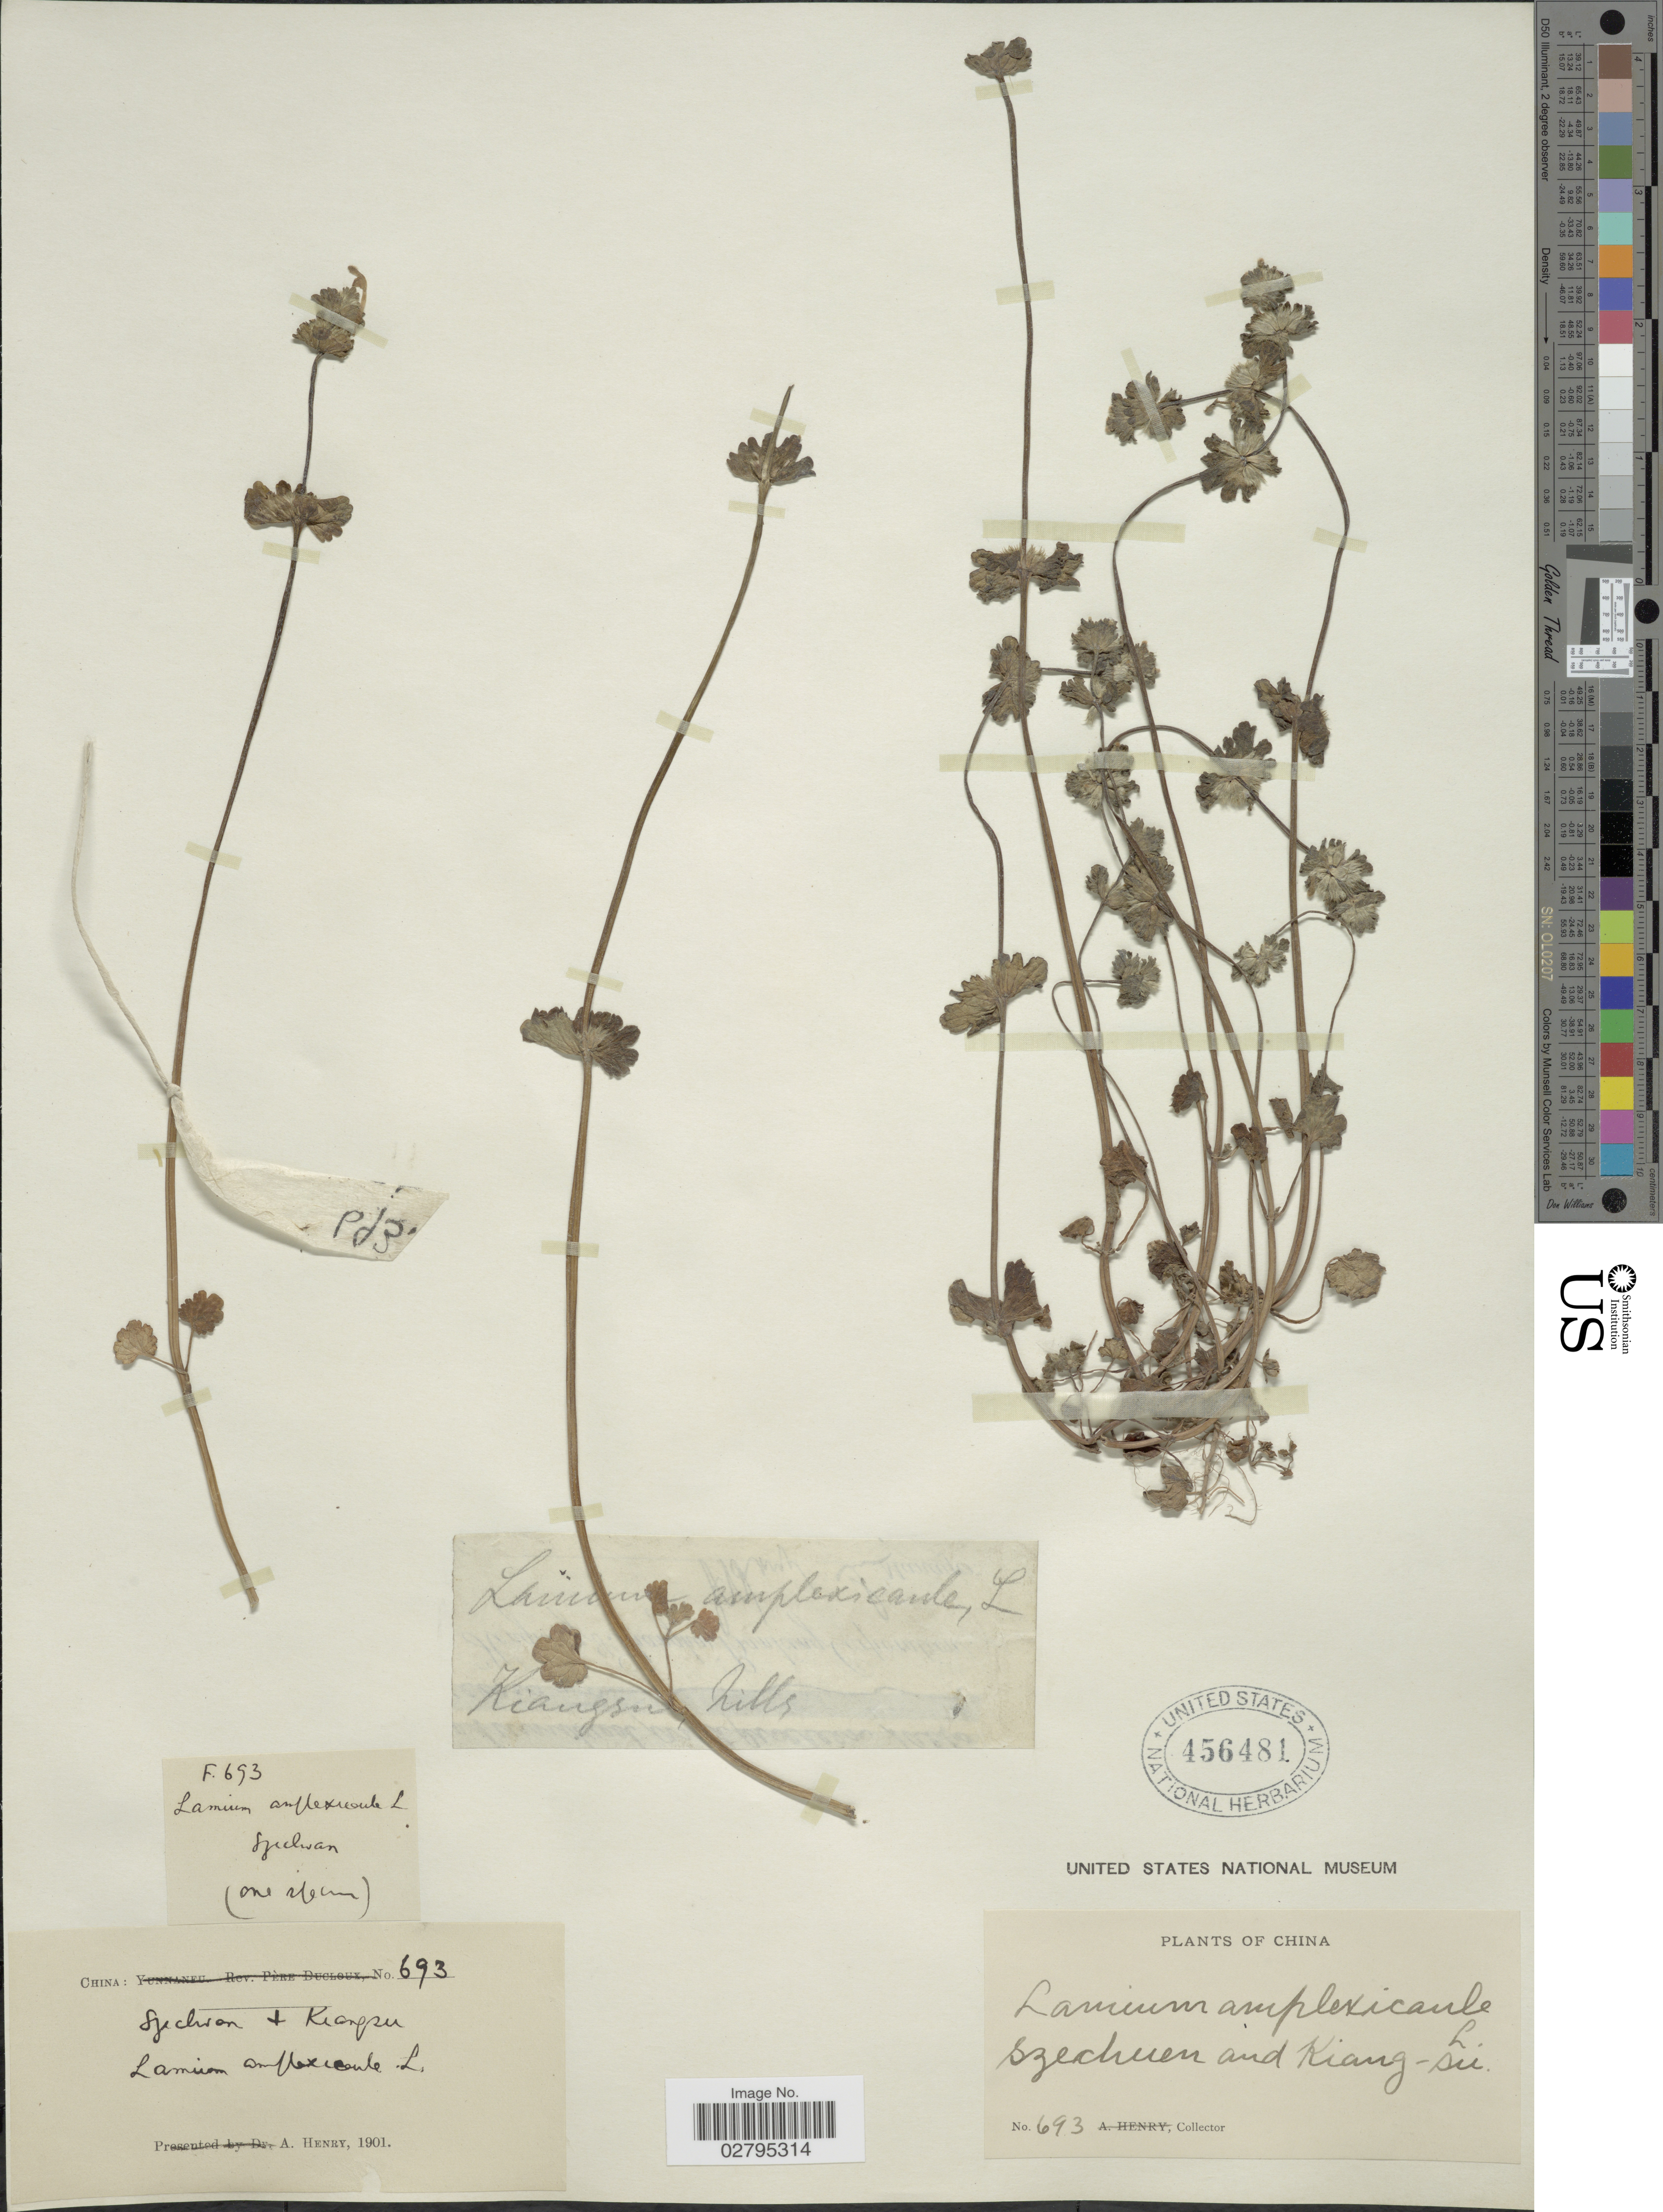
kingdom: Plantae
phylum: Tracheophyta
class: Magnoliopsida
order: Lamiales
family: Lamiaceae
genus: Lamium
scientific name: Lamium amplexicaule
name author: L.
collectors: A. Henry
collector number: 693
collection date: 1901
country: China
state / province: Jiangsu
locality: Szechuen and Kiang-su, Kiangsu hills.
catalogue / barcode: US 456481